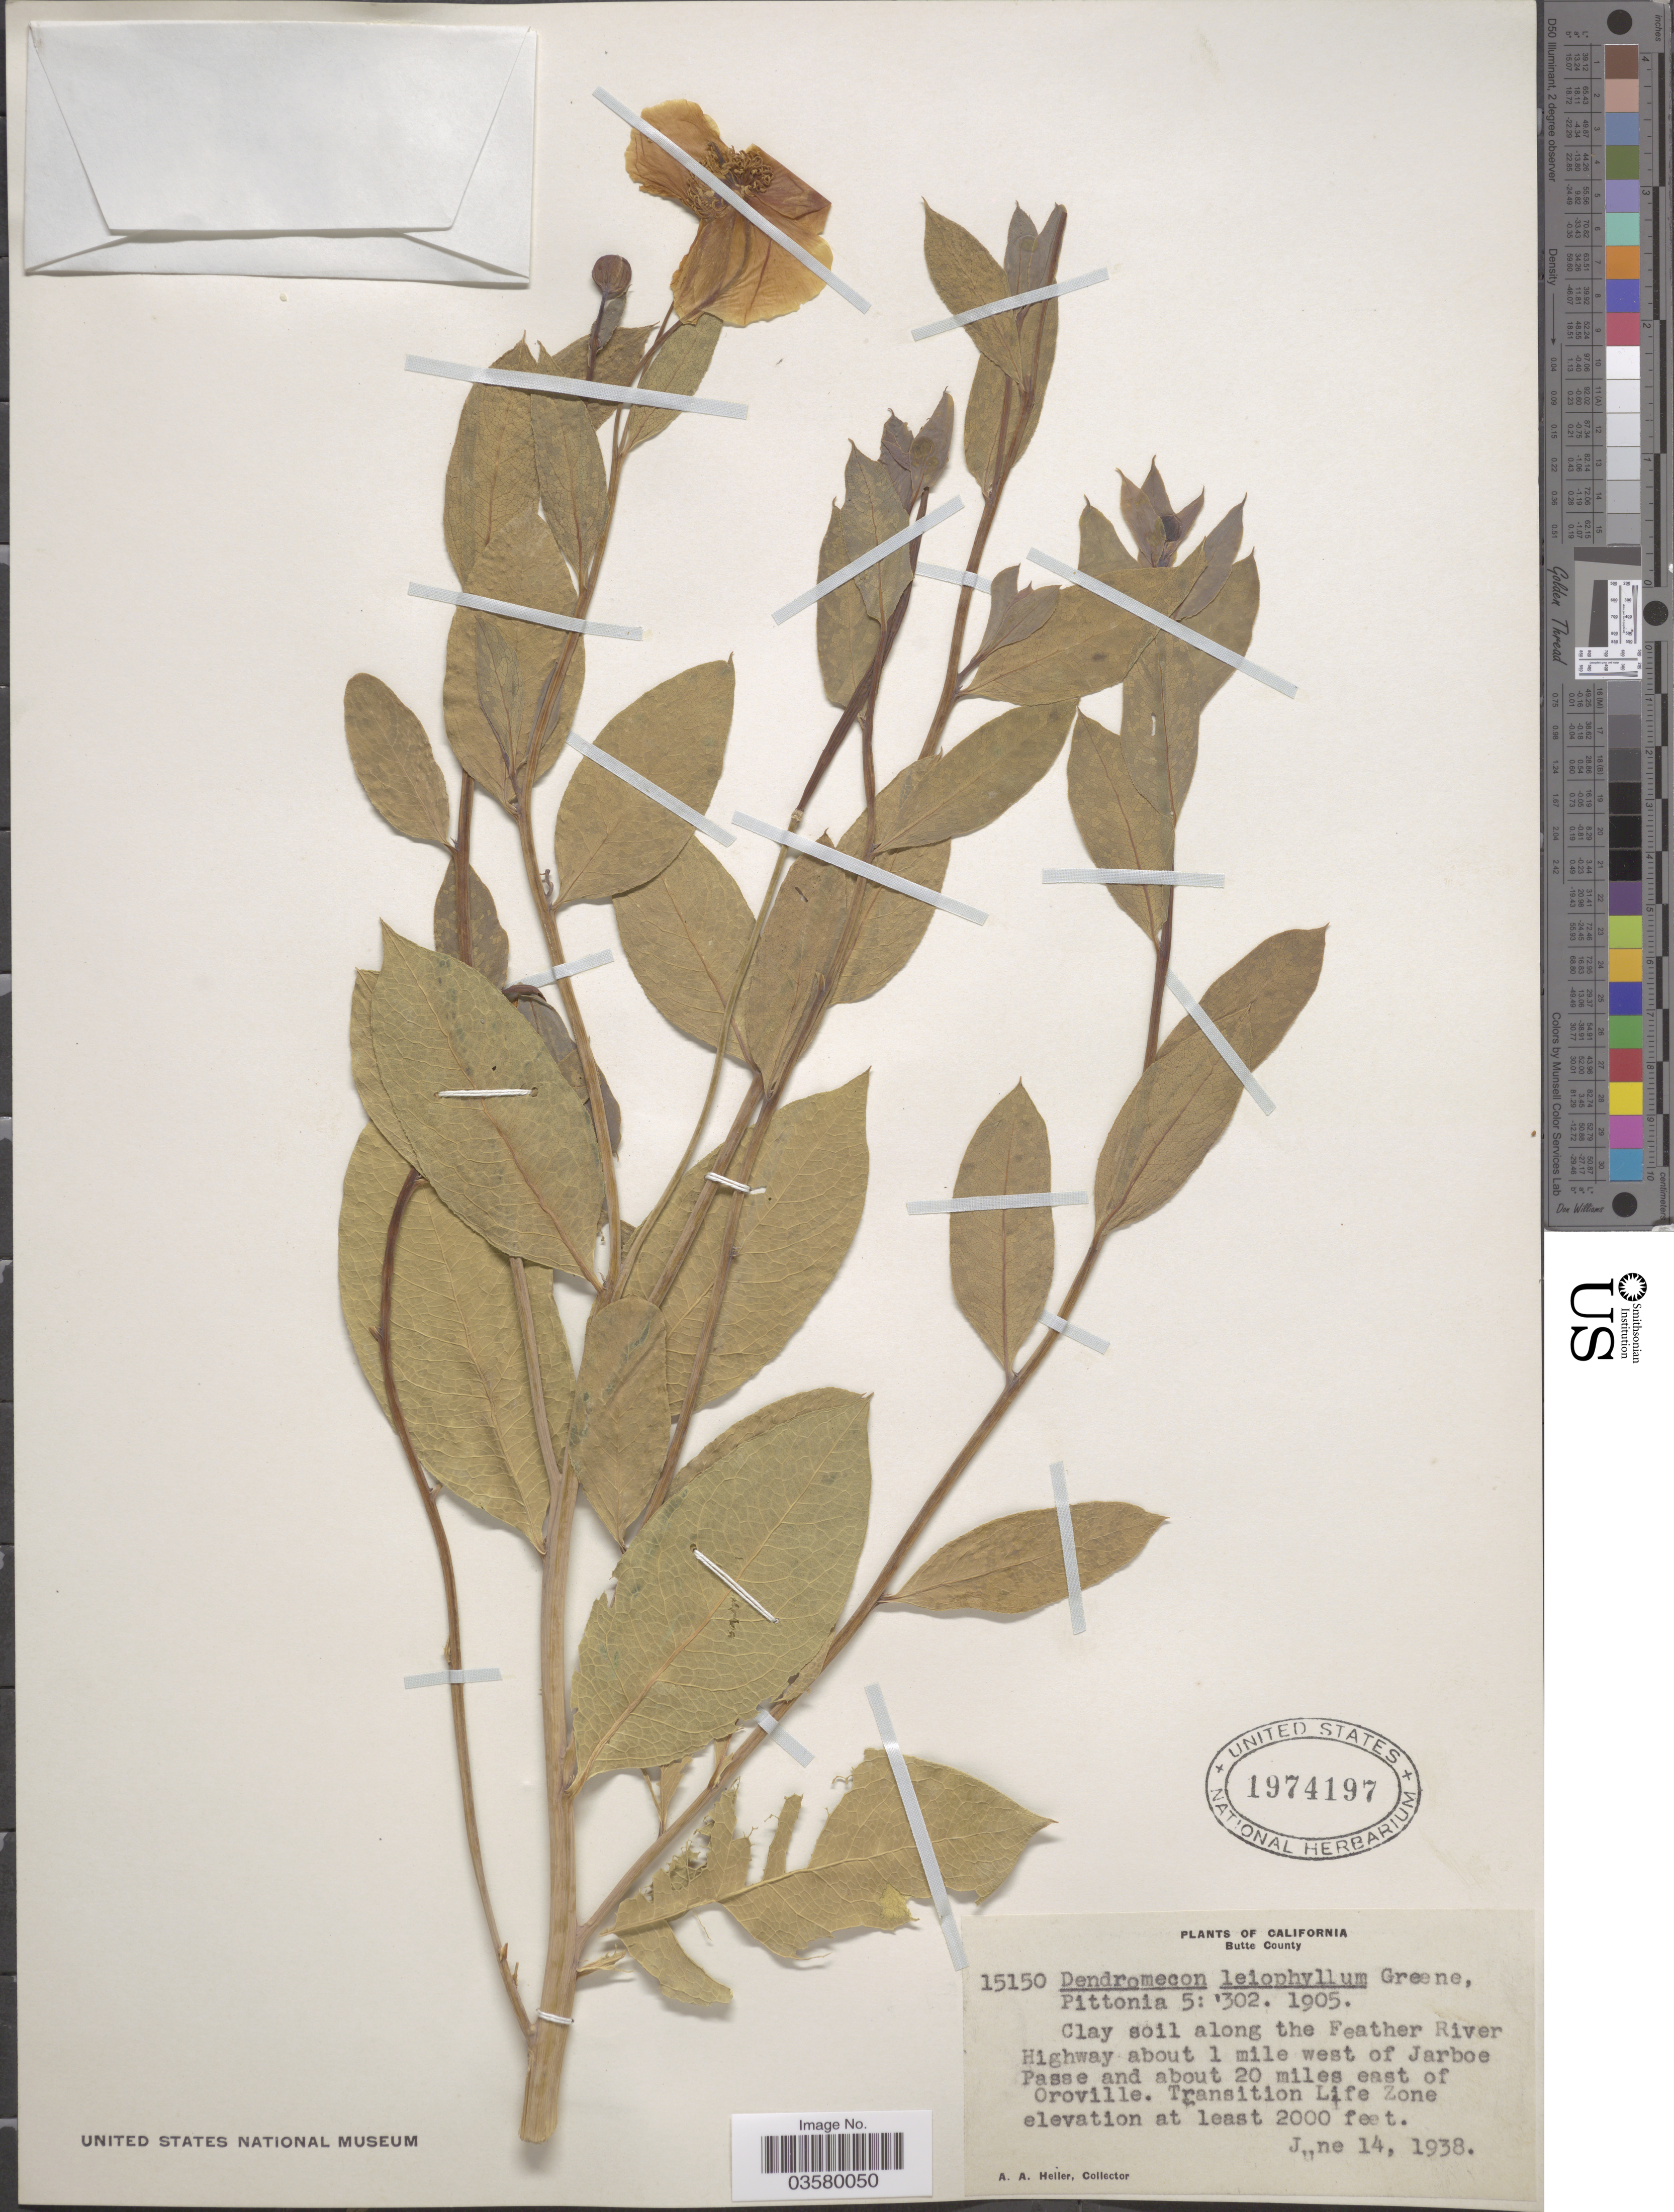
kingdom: Plantae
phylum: Tracheophyta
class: Magnoliopsida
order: Ranunculales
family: Papaveraceae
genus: Dendromecon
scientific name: Dendromecon rigida subsp. rigida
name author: Benth.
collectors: A. A. Heller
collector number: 15150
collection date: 1938-06-14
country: United States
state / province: California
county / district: Butte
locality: Butte County. Clay soil along the Feather River Highway about 1 mile west of Jarboe Passe and about 20 miles east of Oroville. Transition Life Zone.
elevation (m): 610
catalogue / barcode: US 1974197